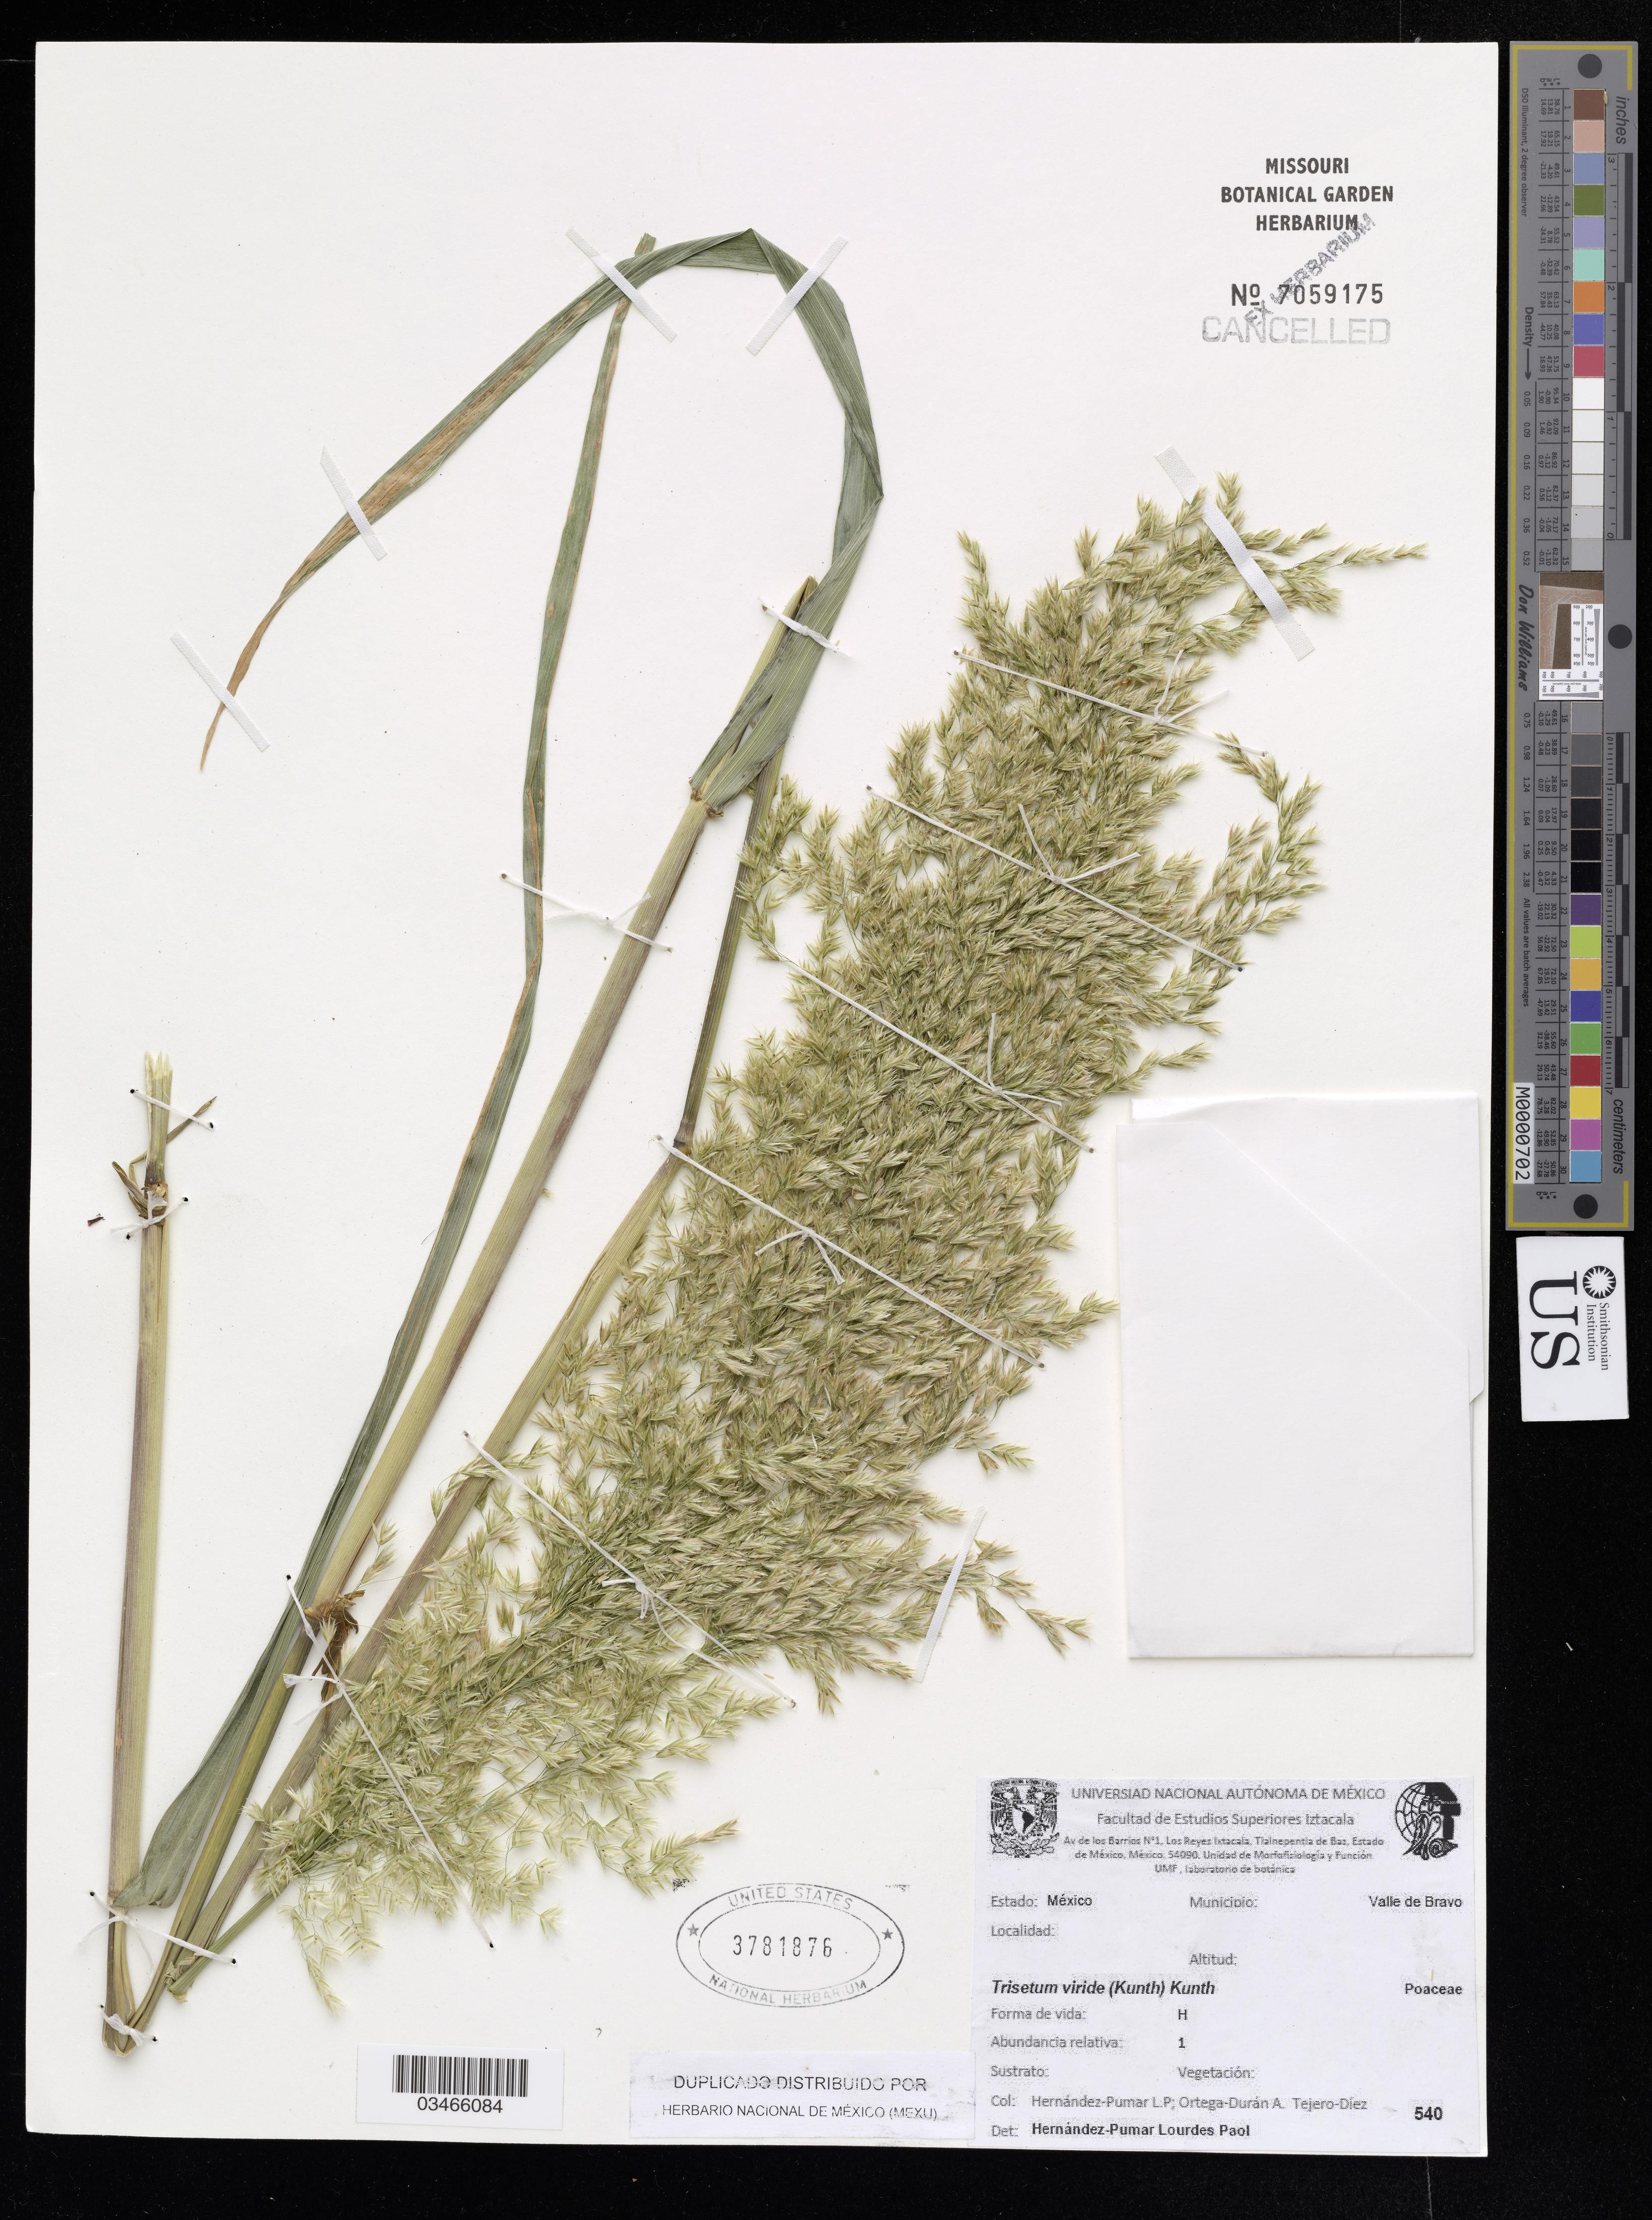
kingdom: Plantae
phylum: Tracheophyta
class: Liliopsida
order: Poales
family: Poaceae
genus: Trisetum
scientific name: Trisetum viride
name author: (Kunth) Kunth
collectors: L. Hernández-Pumar, A. Ortega-Durán & Tejero-Diez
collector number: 540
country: Mexico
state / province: México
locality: Valle de Bravo.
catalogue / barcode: US 3781876